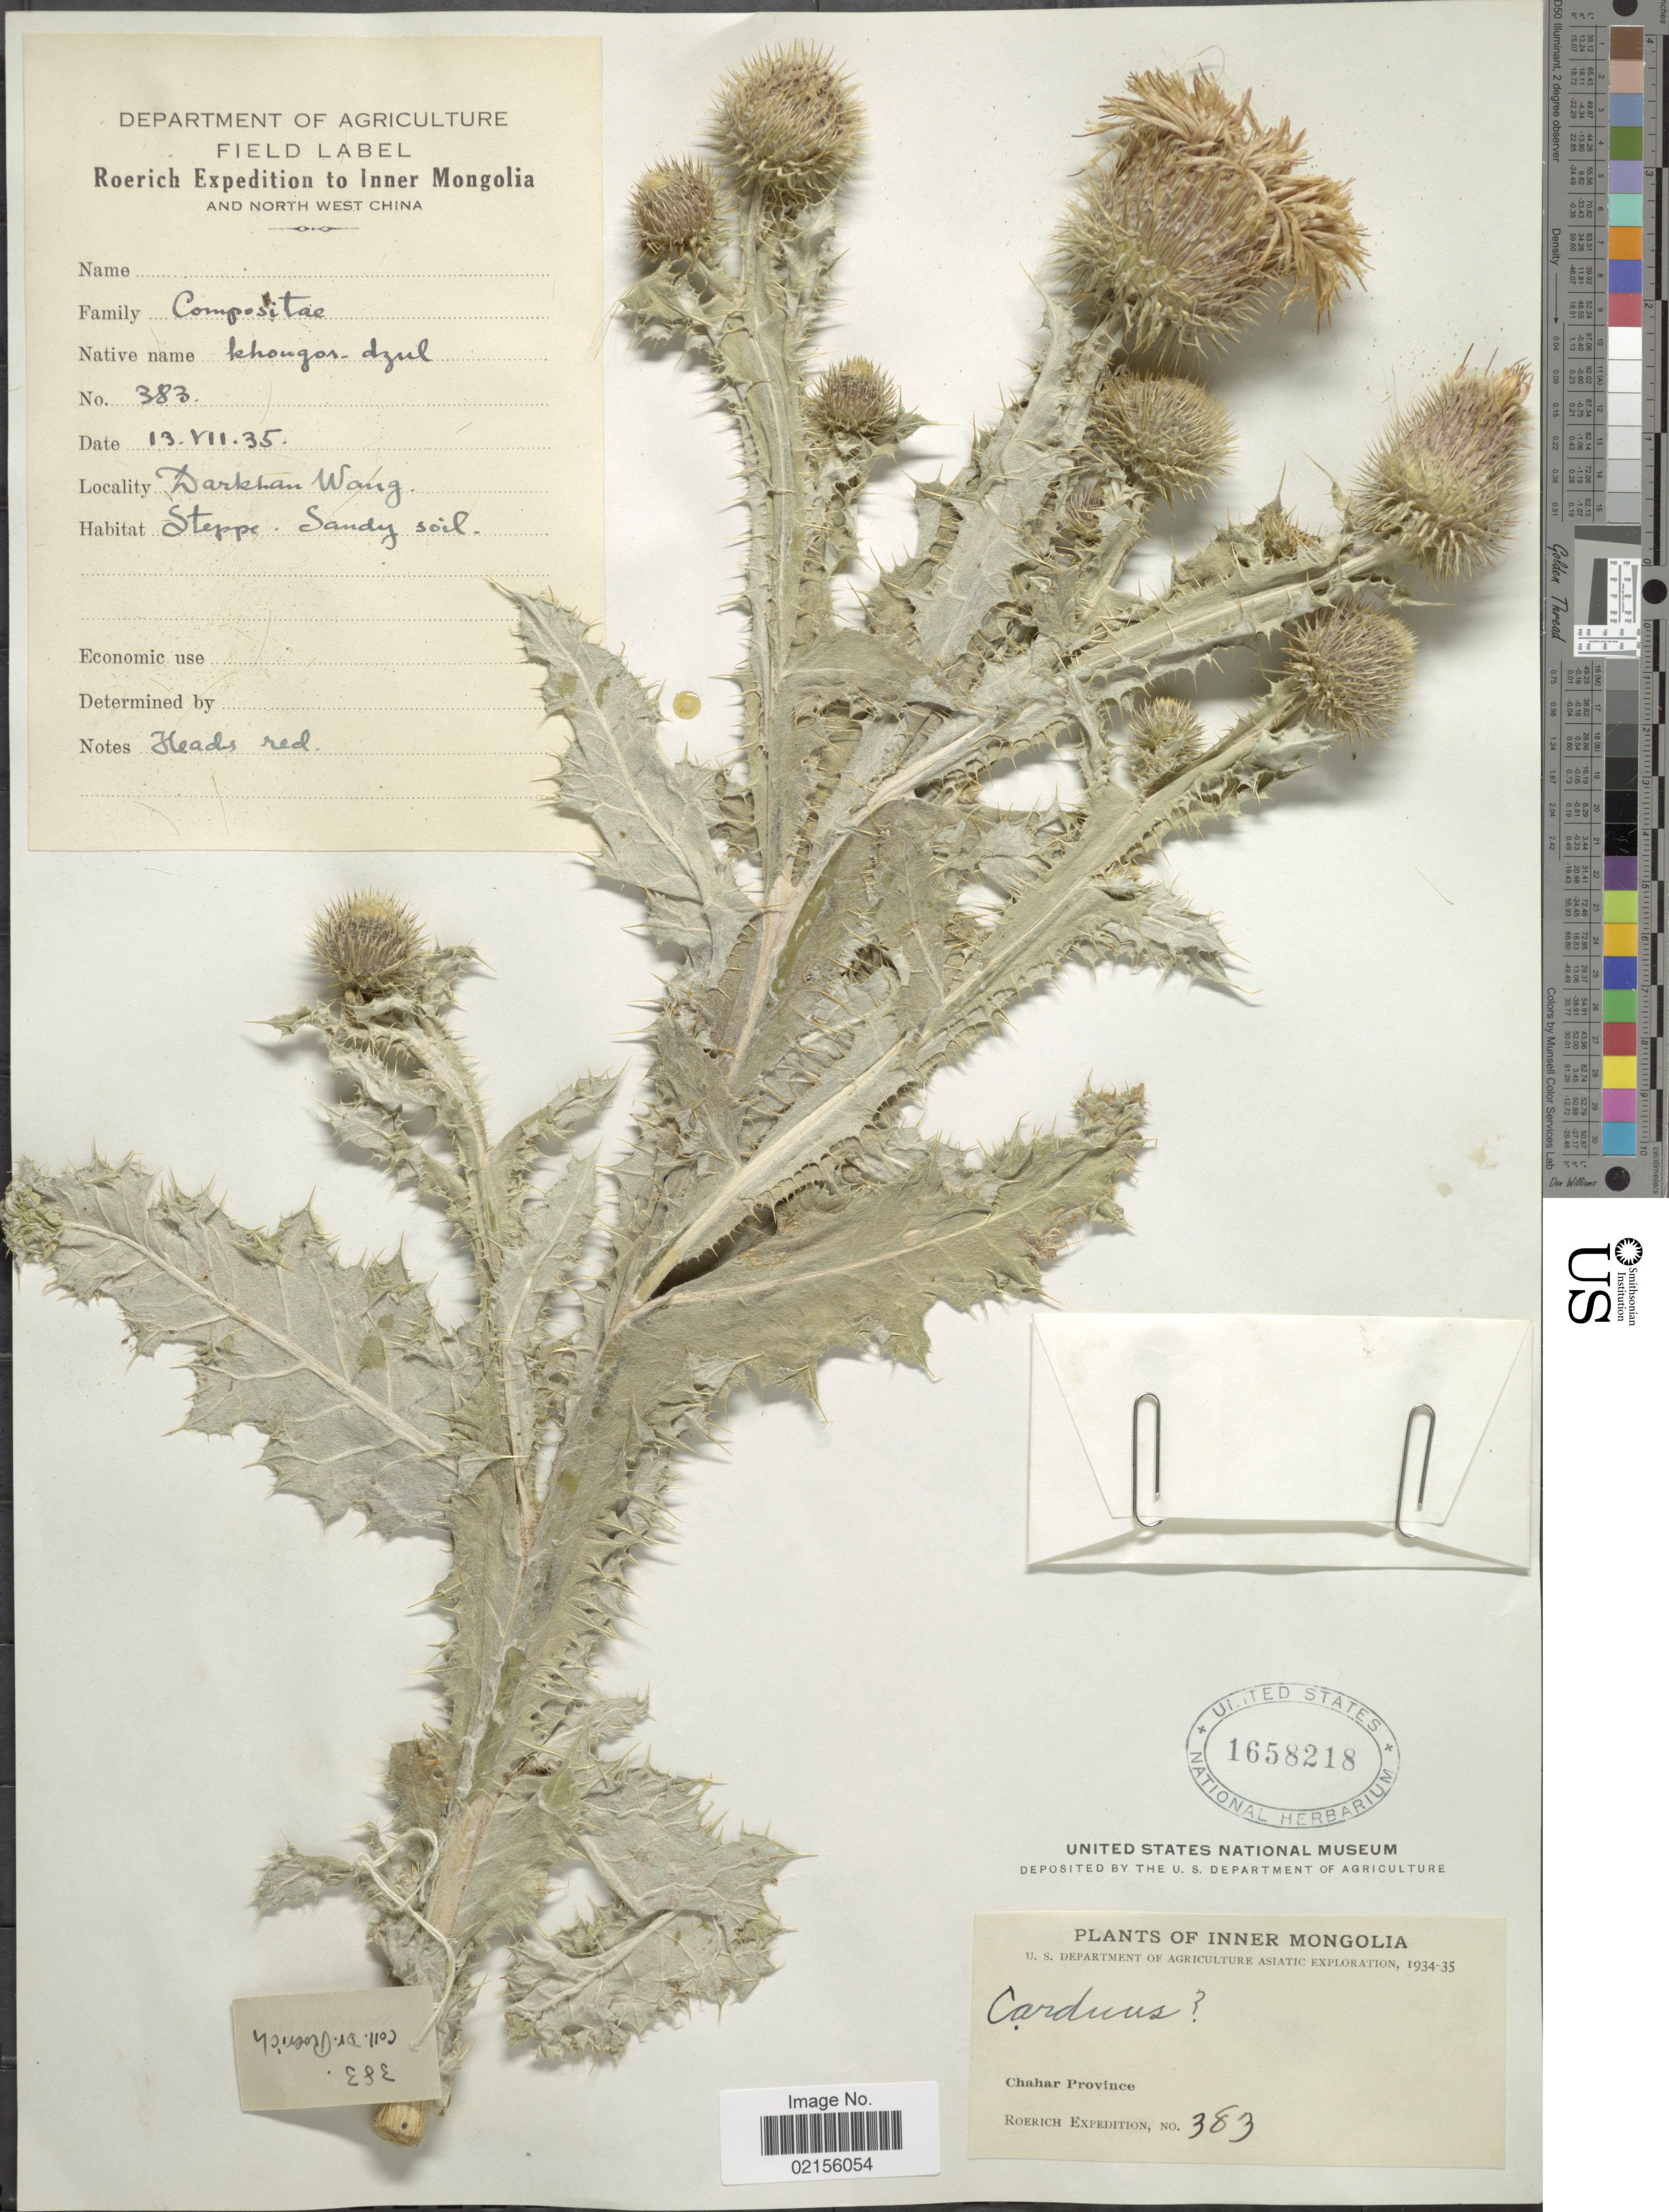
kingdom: Plantae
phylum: Tracheophyta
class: Magnoliopsida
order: Asterales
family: Asteraceae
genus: Carduus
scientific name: Carduus sp.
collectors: Roerich Expedition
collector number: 383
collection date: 1935-07-13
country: China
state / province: Nei Monggol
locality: Inner Mongolia and North West China, Chahar Province, Darkhan Wang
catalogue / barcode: US 1658218